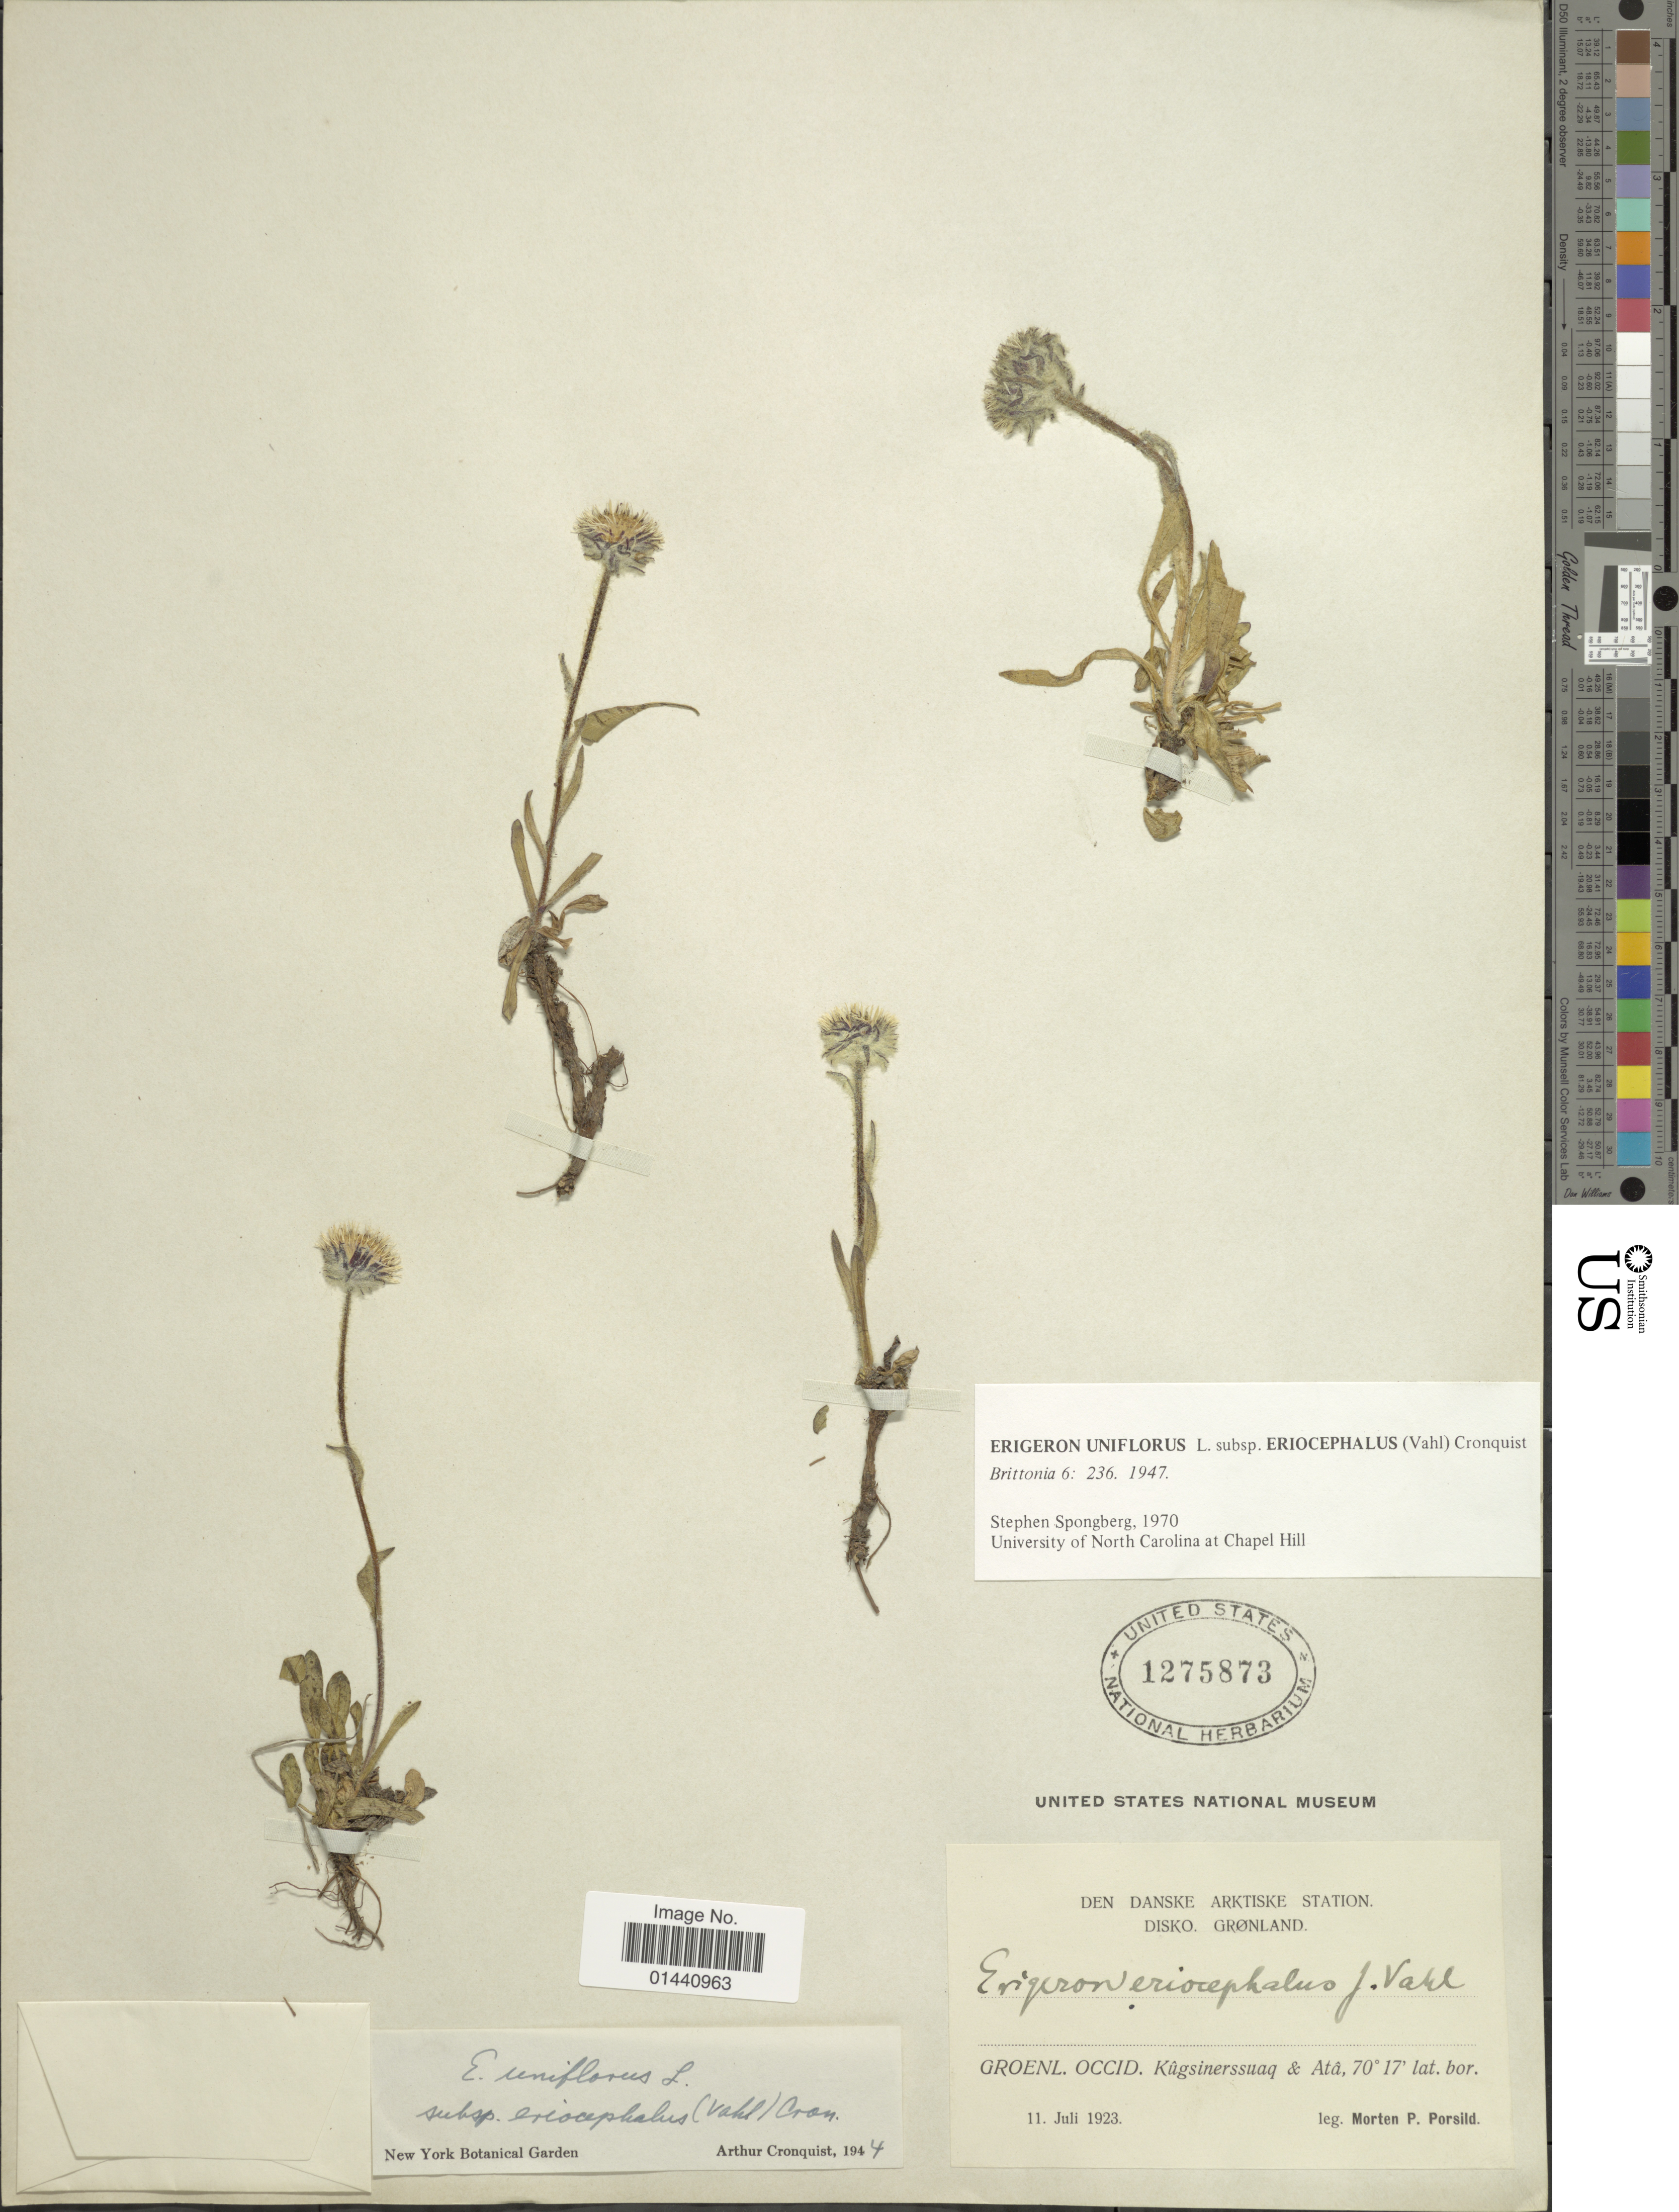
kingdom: Plantae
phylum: Tracheophyta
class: Magnoliopsida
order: Asterales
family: Asteraceae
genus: Erigeron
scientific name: Erigeron eriocephalus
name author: J. Vahl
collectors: M. P. Porsild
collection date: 1923-07-11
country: Greenland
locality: Groenl. Occid. Kugsinerssuaq & Ata.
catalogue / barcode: US 1275873